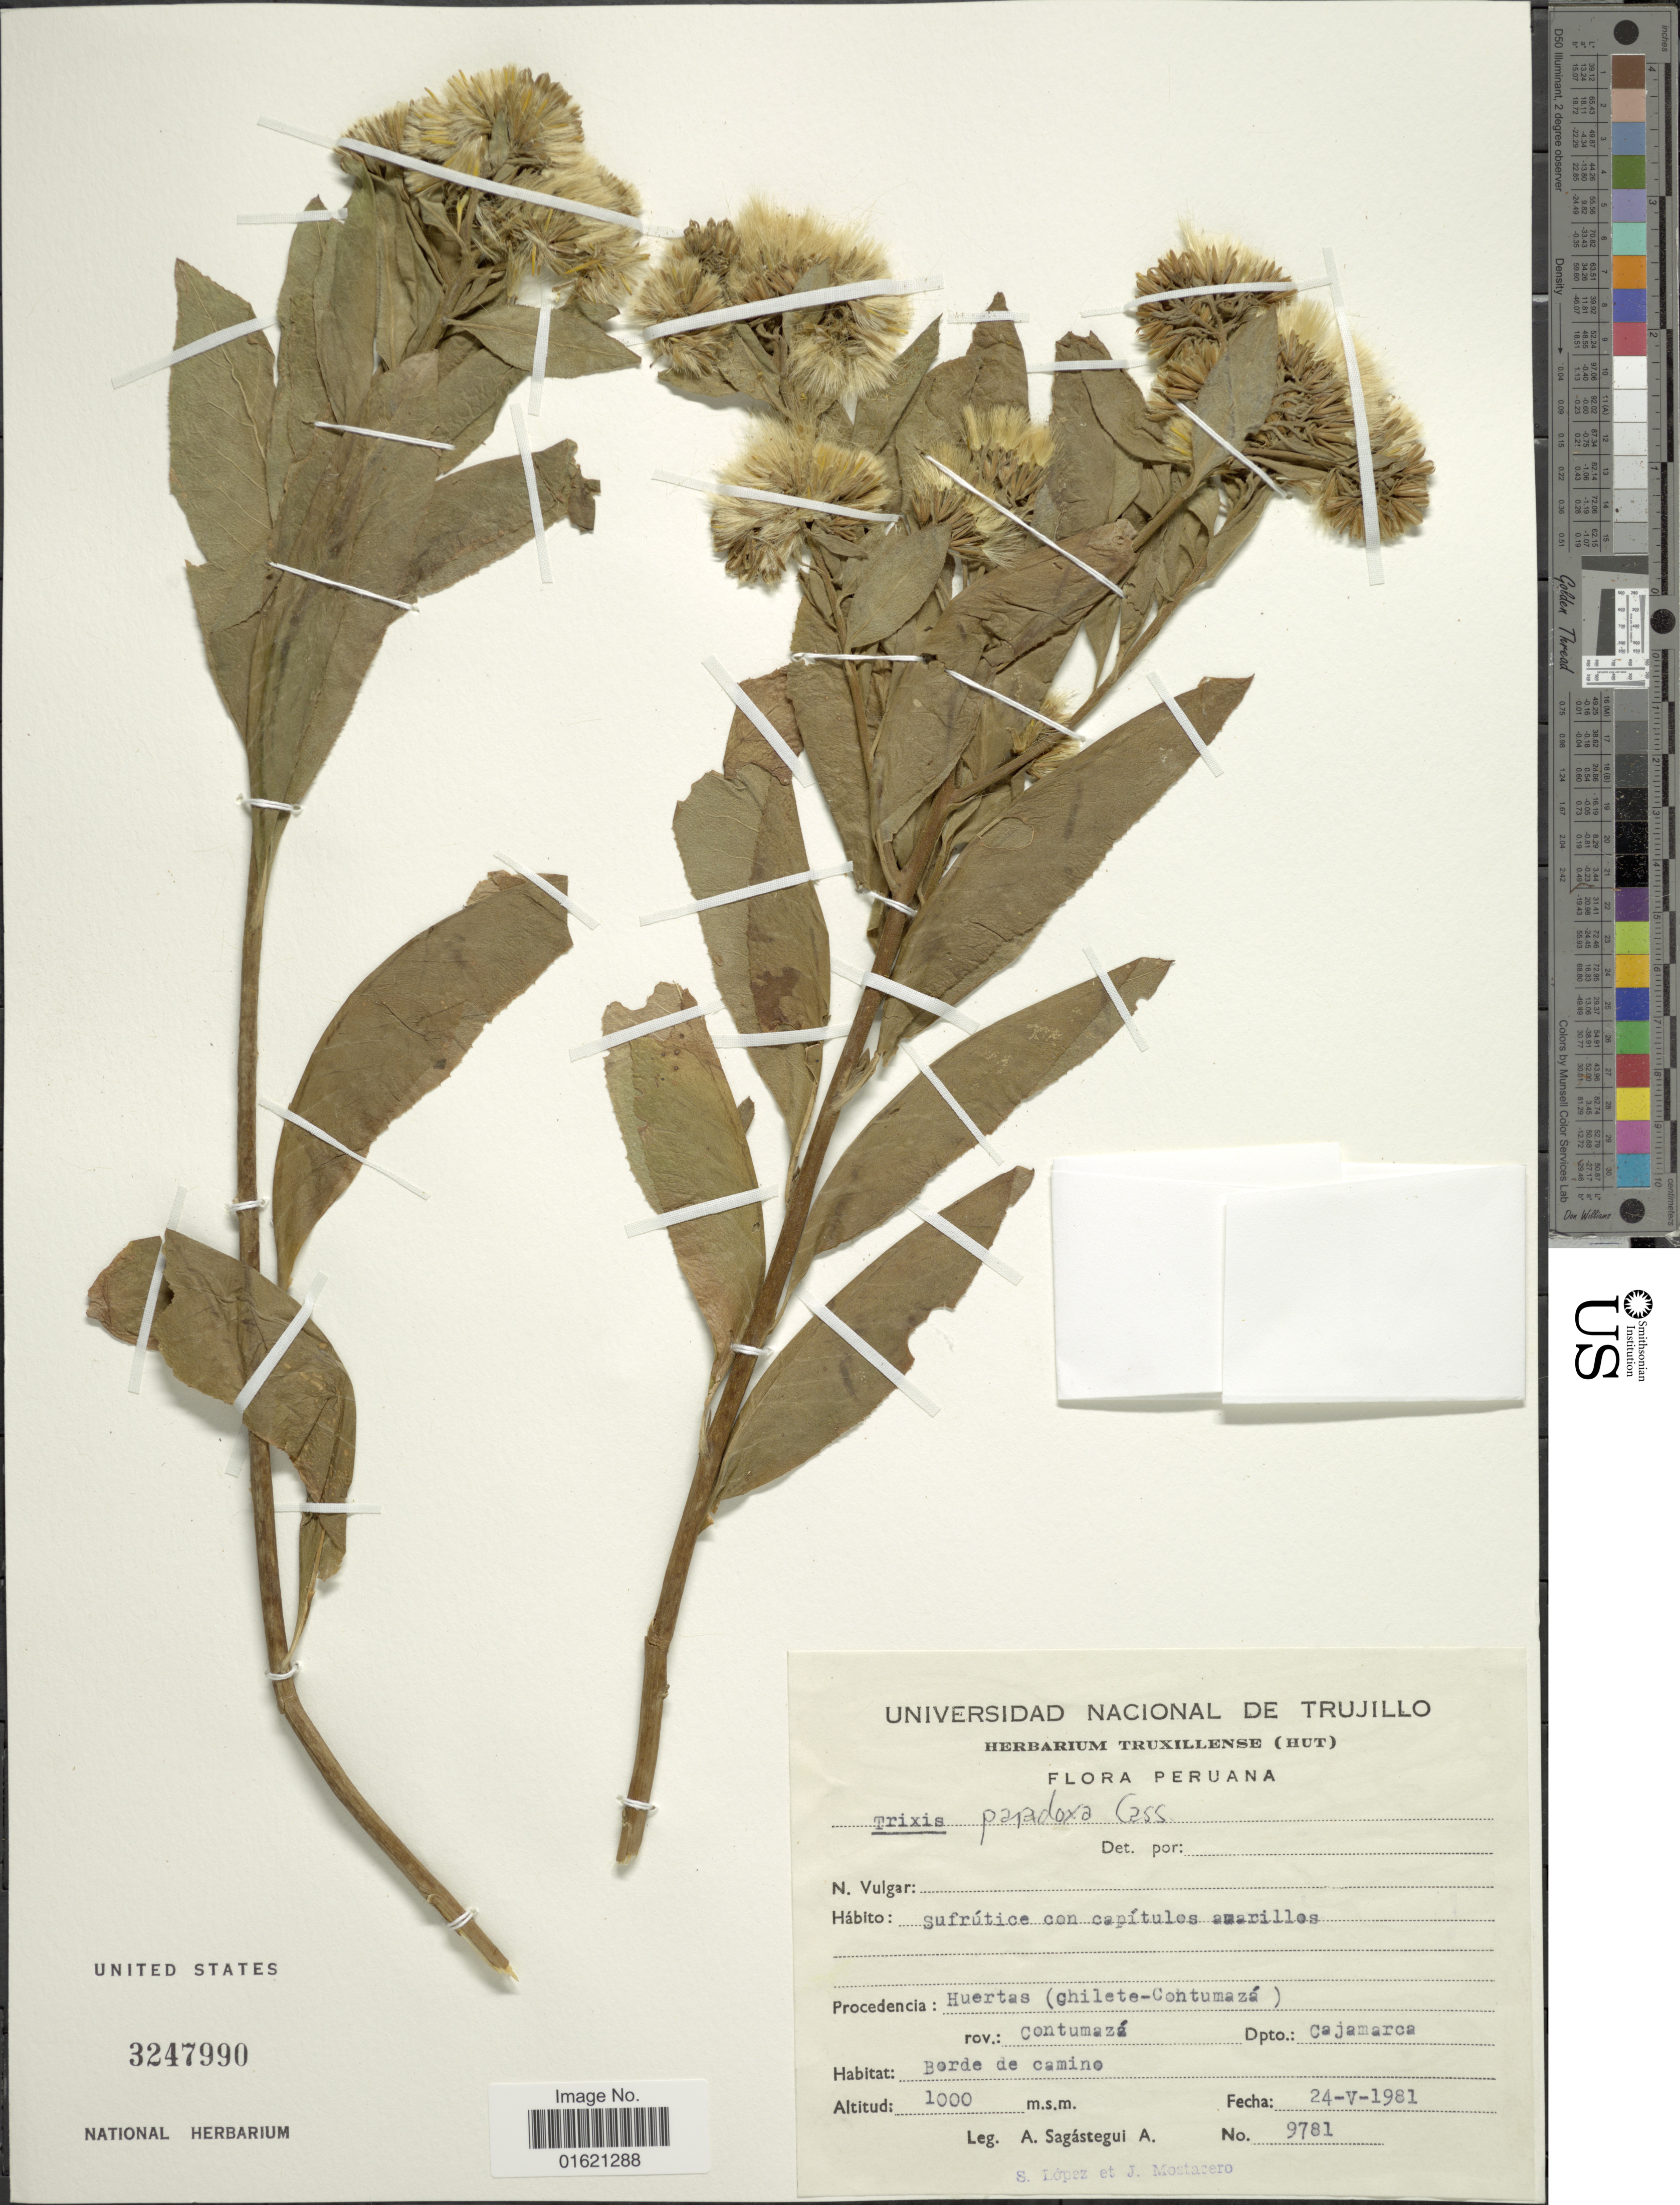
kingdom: Plantae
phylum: Tracheophyta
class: Magnoliopsida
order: Asterales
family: Asteraceae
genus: Trixis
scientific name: Trixis cacalioides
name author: (Kunth) D. Don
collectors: A. Sagástegui A.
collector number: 9781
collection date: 1981-05-24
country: Peru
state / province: Cajamarca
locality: Huertas (ghilete-Contumaza. Prov. Contumaza, Dpto. Cajamarca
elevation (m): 1000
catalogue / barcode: US 3247990